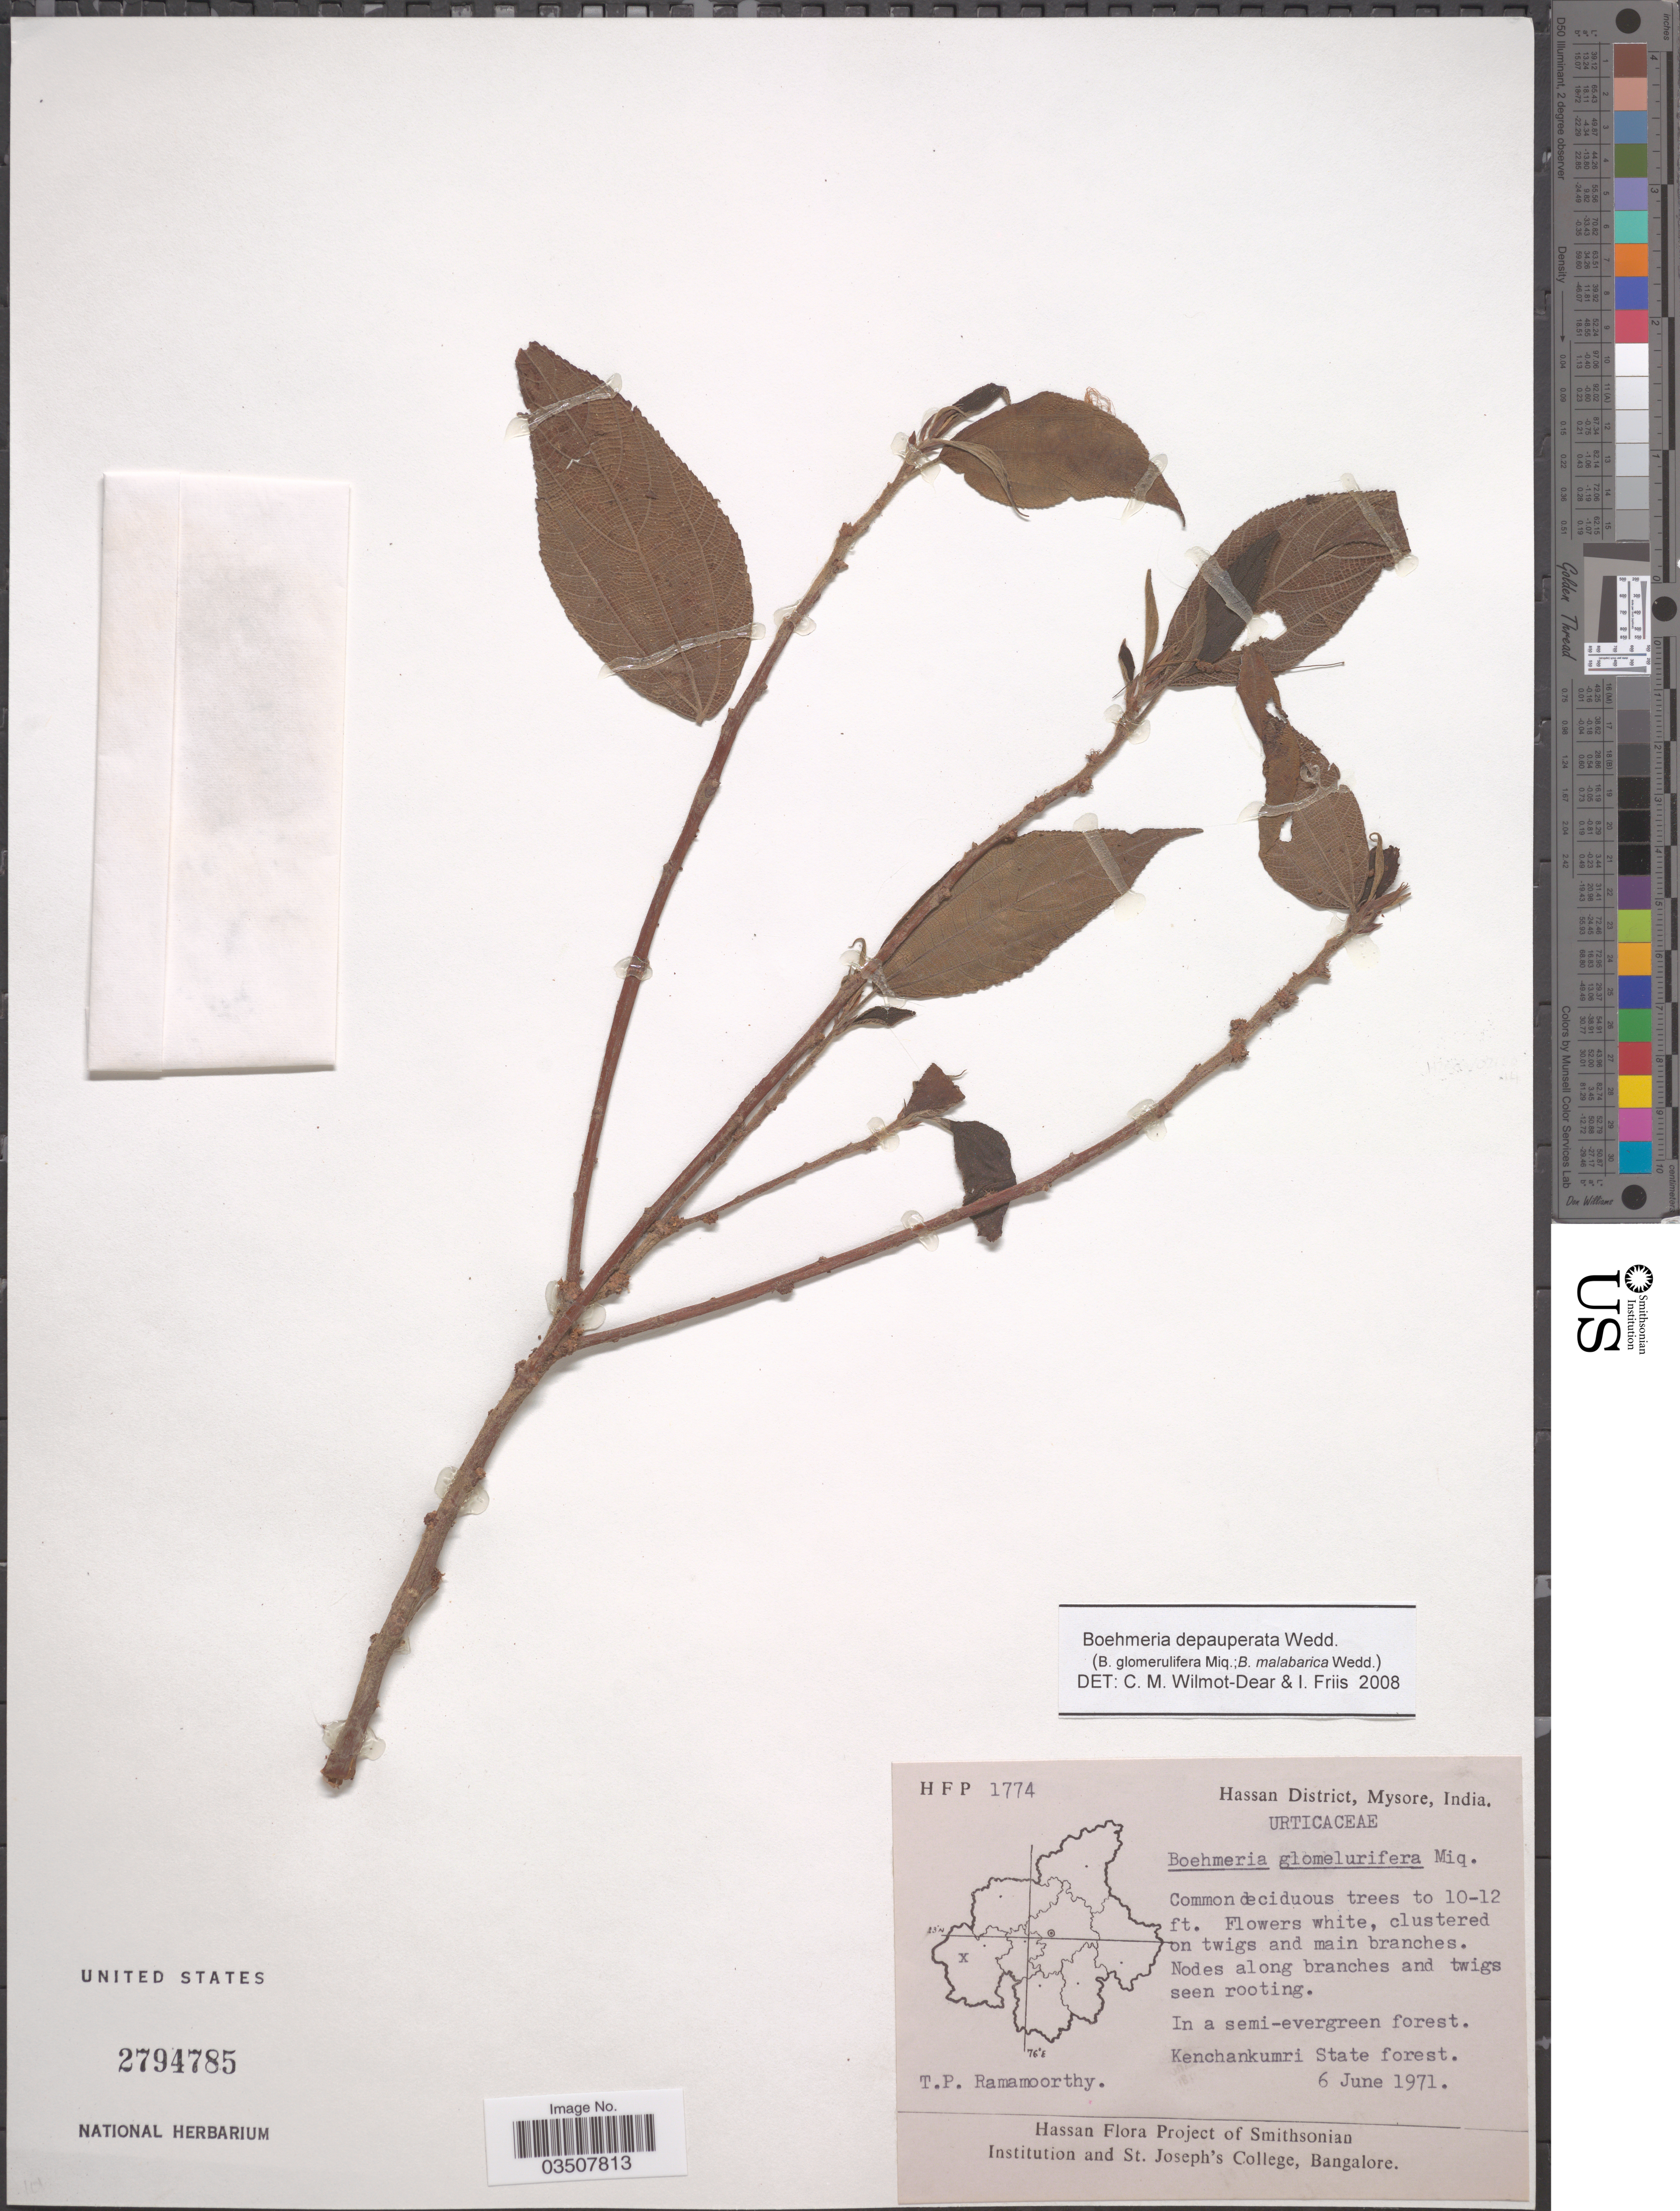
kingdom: Plantae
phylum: Tracheophyta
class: Magnoliopsida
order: Rosales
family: Urticaceae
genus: Boehmeria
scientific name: Boehmeria depauperata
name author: Wedd.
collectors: T. P. Ramamoorthy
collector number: HFP1774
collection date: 1971-06-06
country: India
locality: Hassan District, Mysore. Kenchankumri State forest.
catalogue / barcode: US 2794785